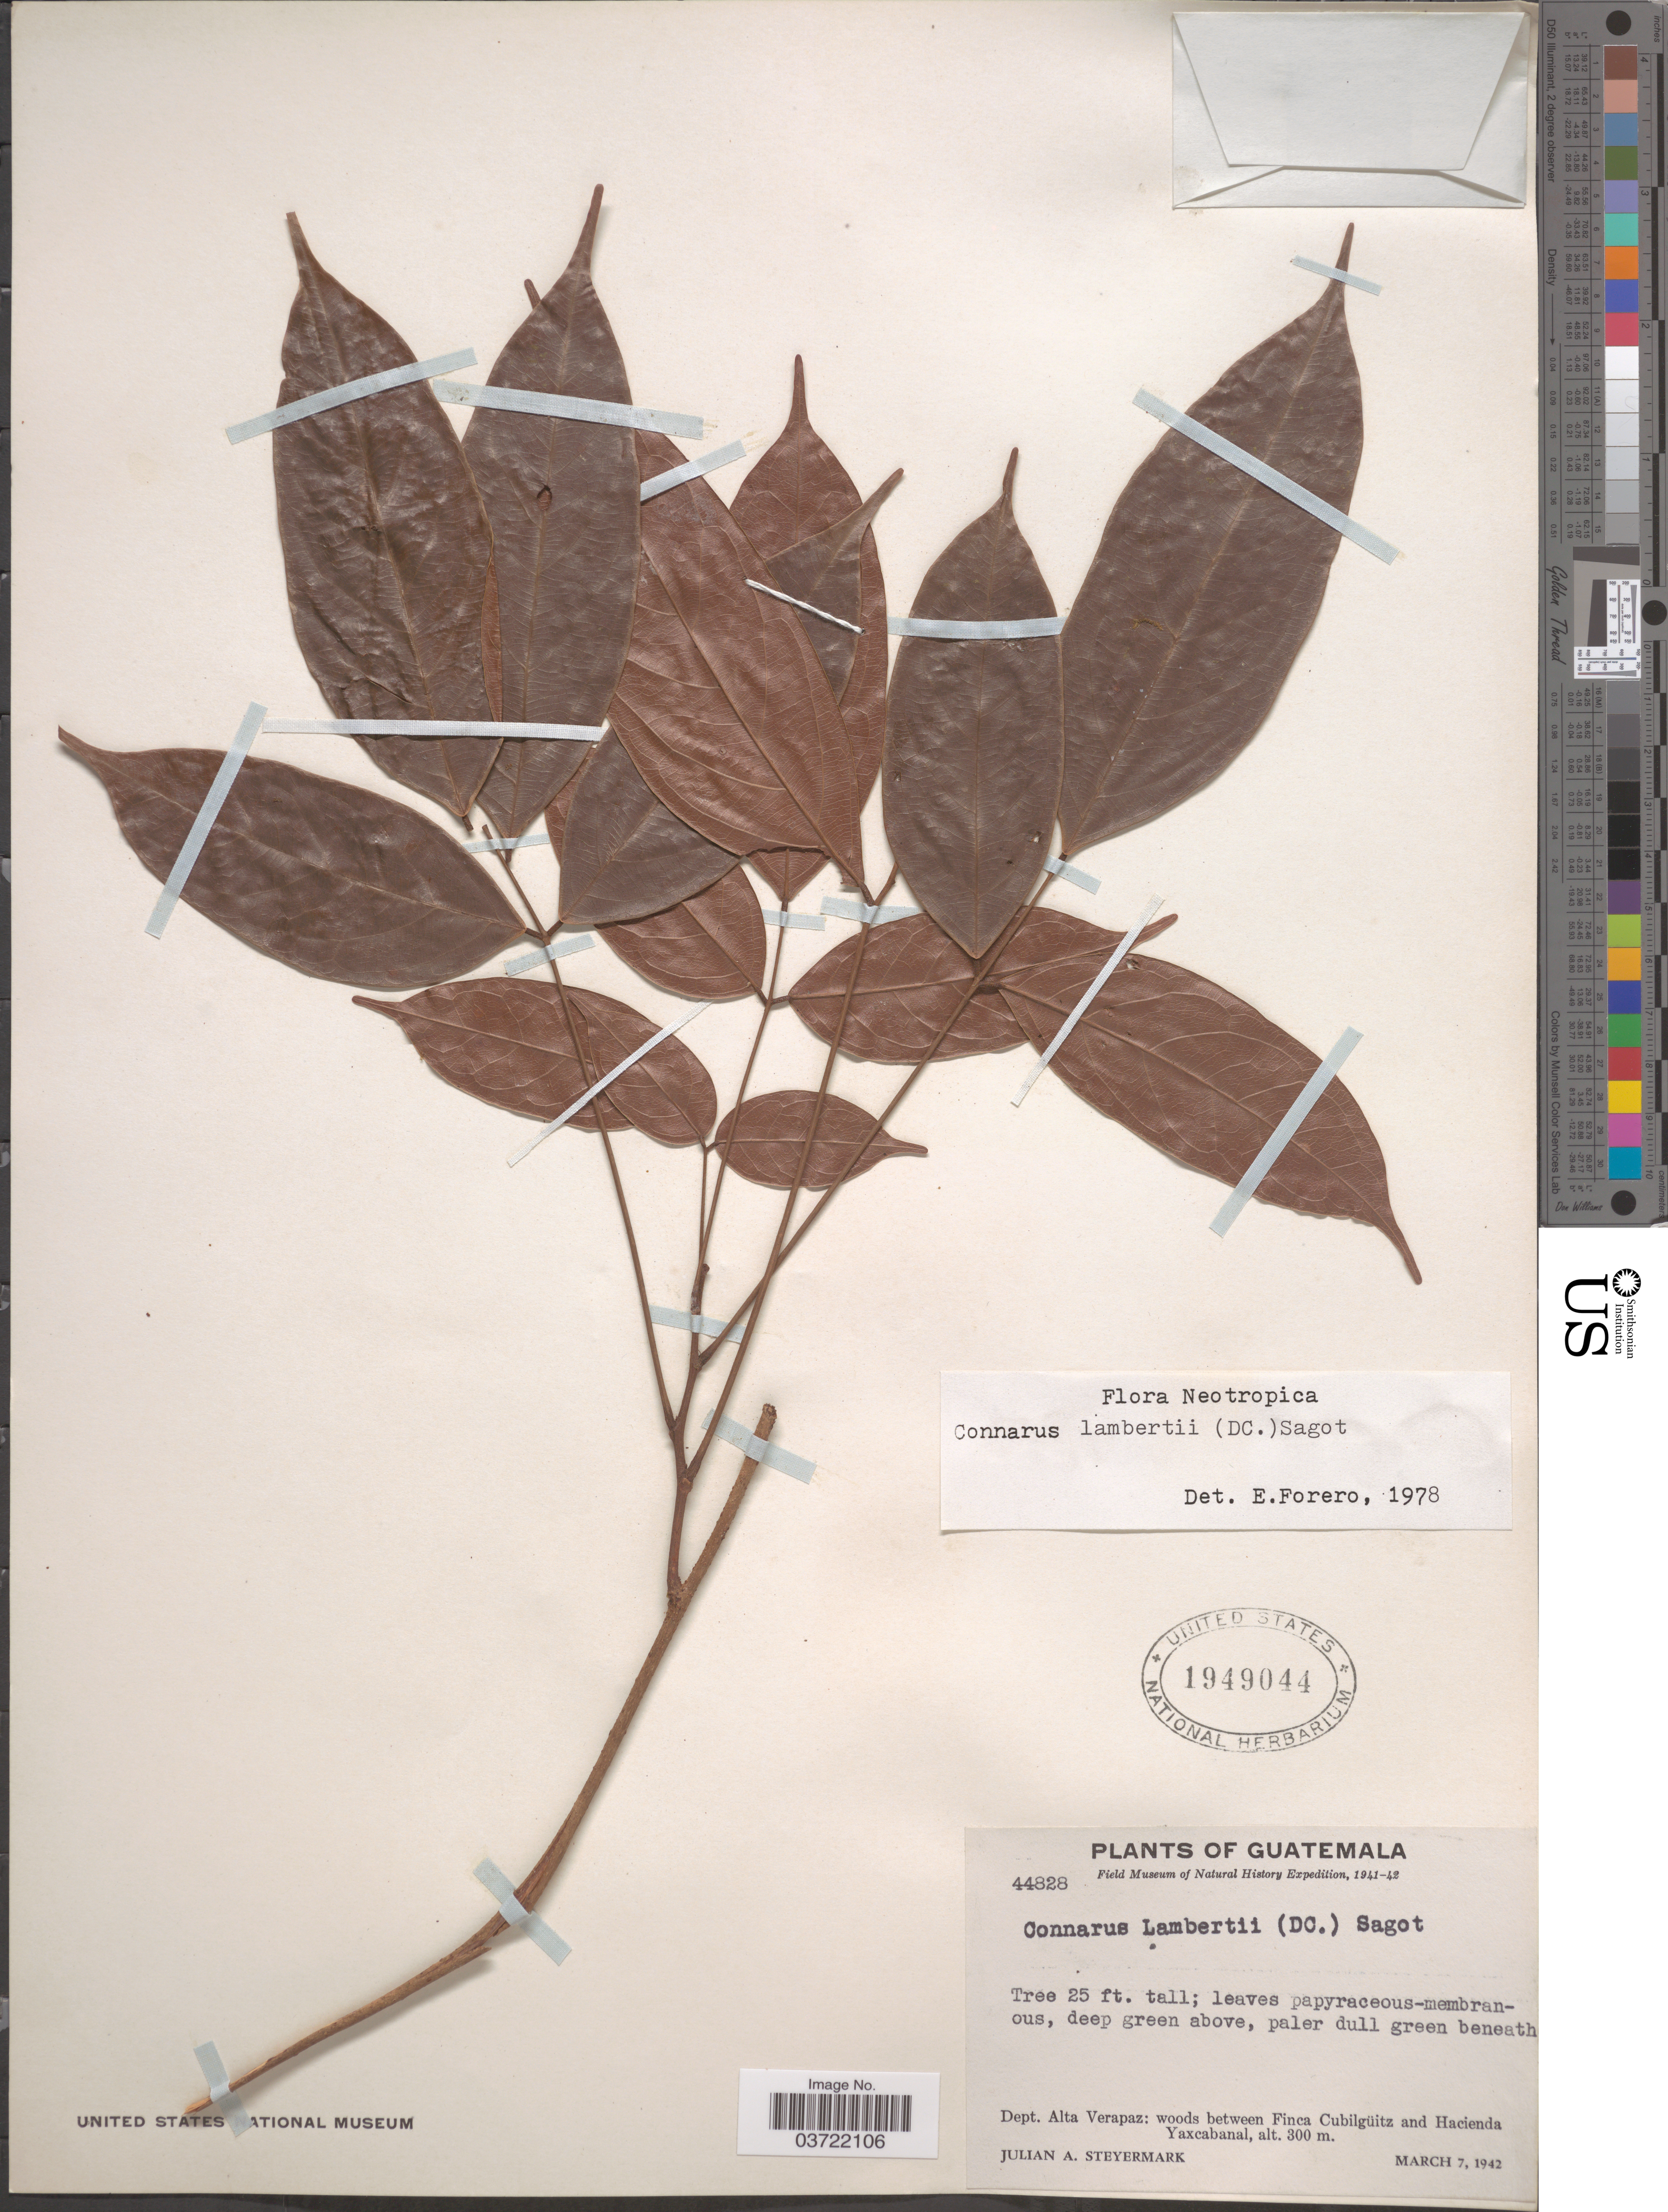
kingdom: Plantae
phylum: Tracheophyta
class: Magnoliopsida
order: Oxalidales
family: Connaraceae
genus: Connarus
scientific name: Connarus lambertii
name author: (DC.) Sagot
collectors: J. Steyermark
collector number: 44828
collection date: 1942-03-07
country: Guatemala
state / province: Alta Verapaz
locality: Dept. Alta Verapaz: woods between Finca Cubilgüitz and Hacienda Yaxcabanal.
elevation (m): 300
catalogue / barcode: US 1949044